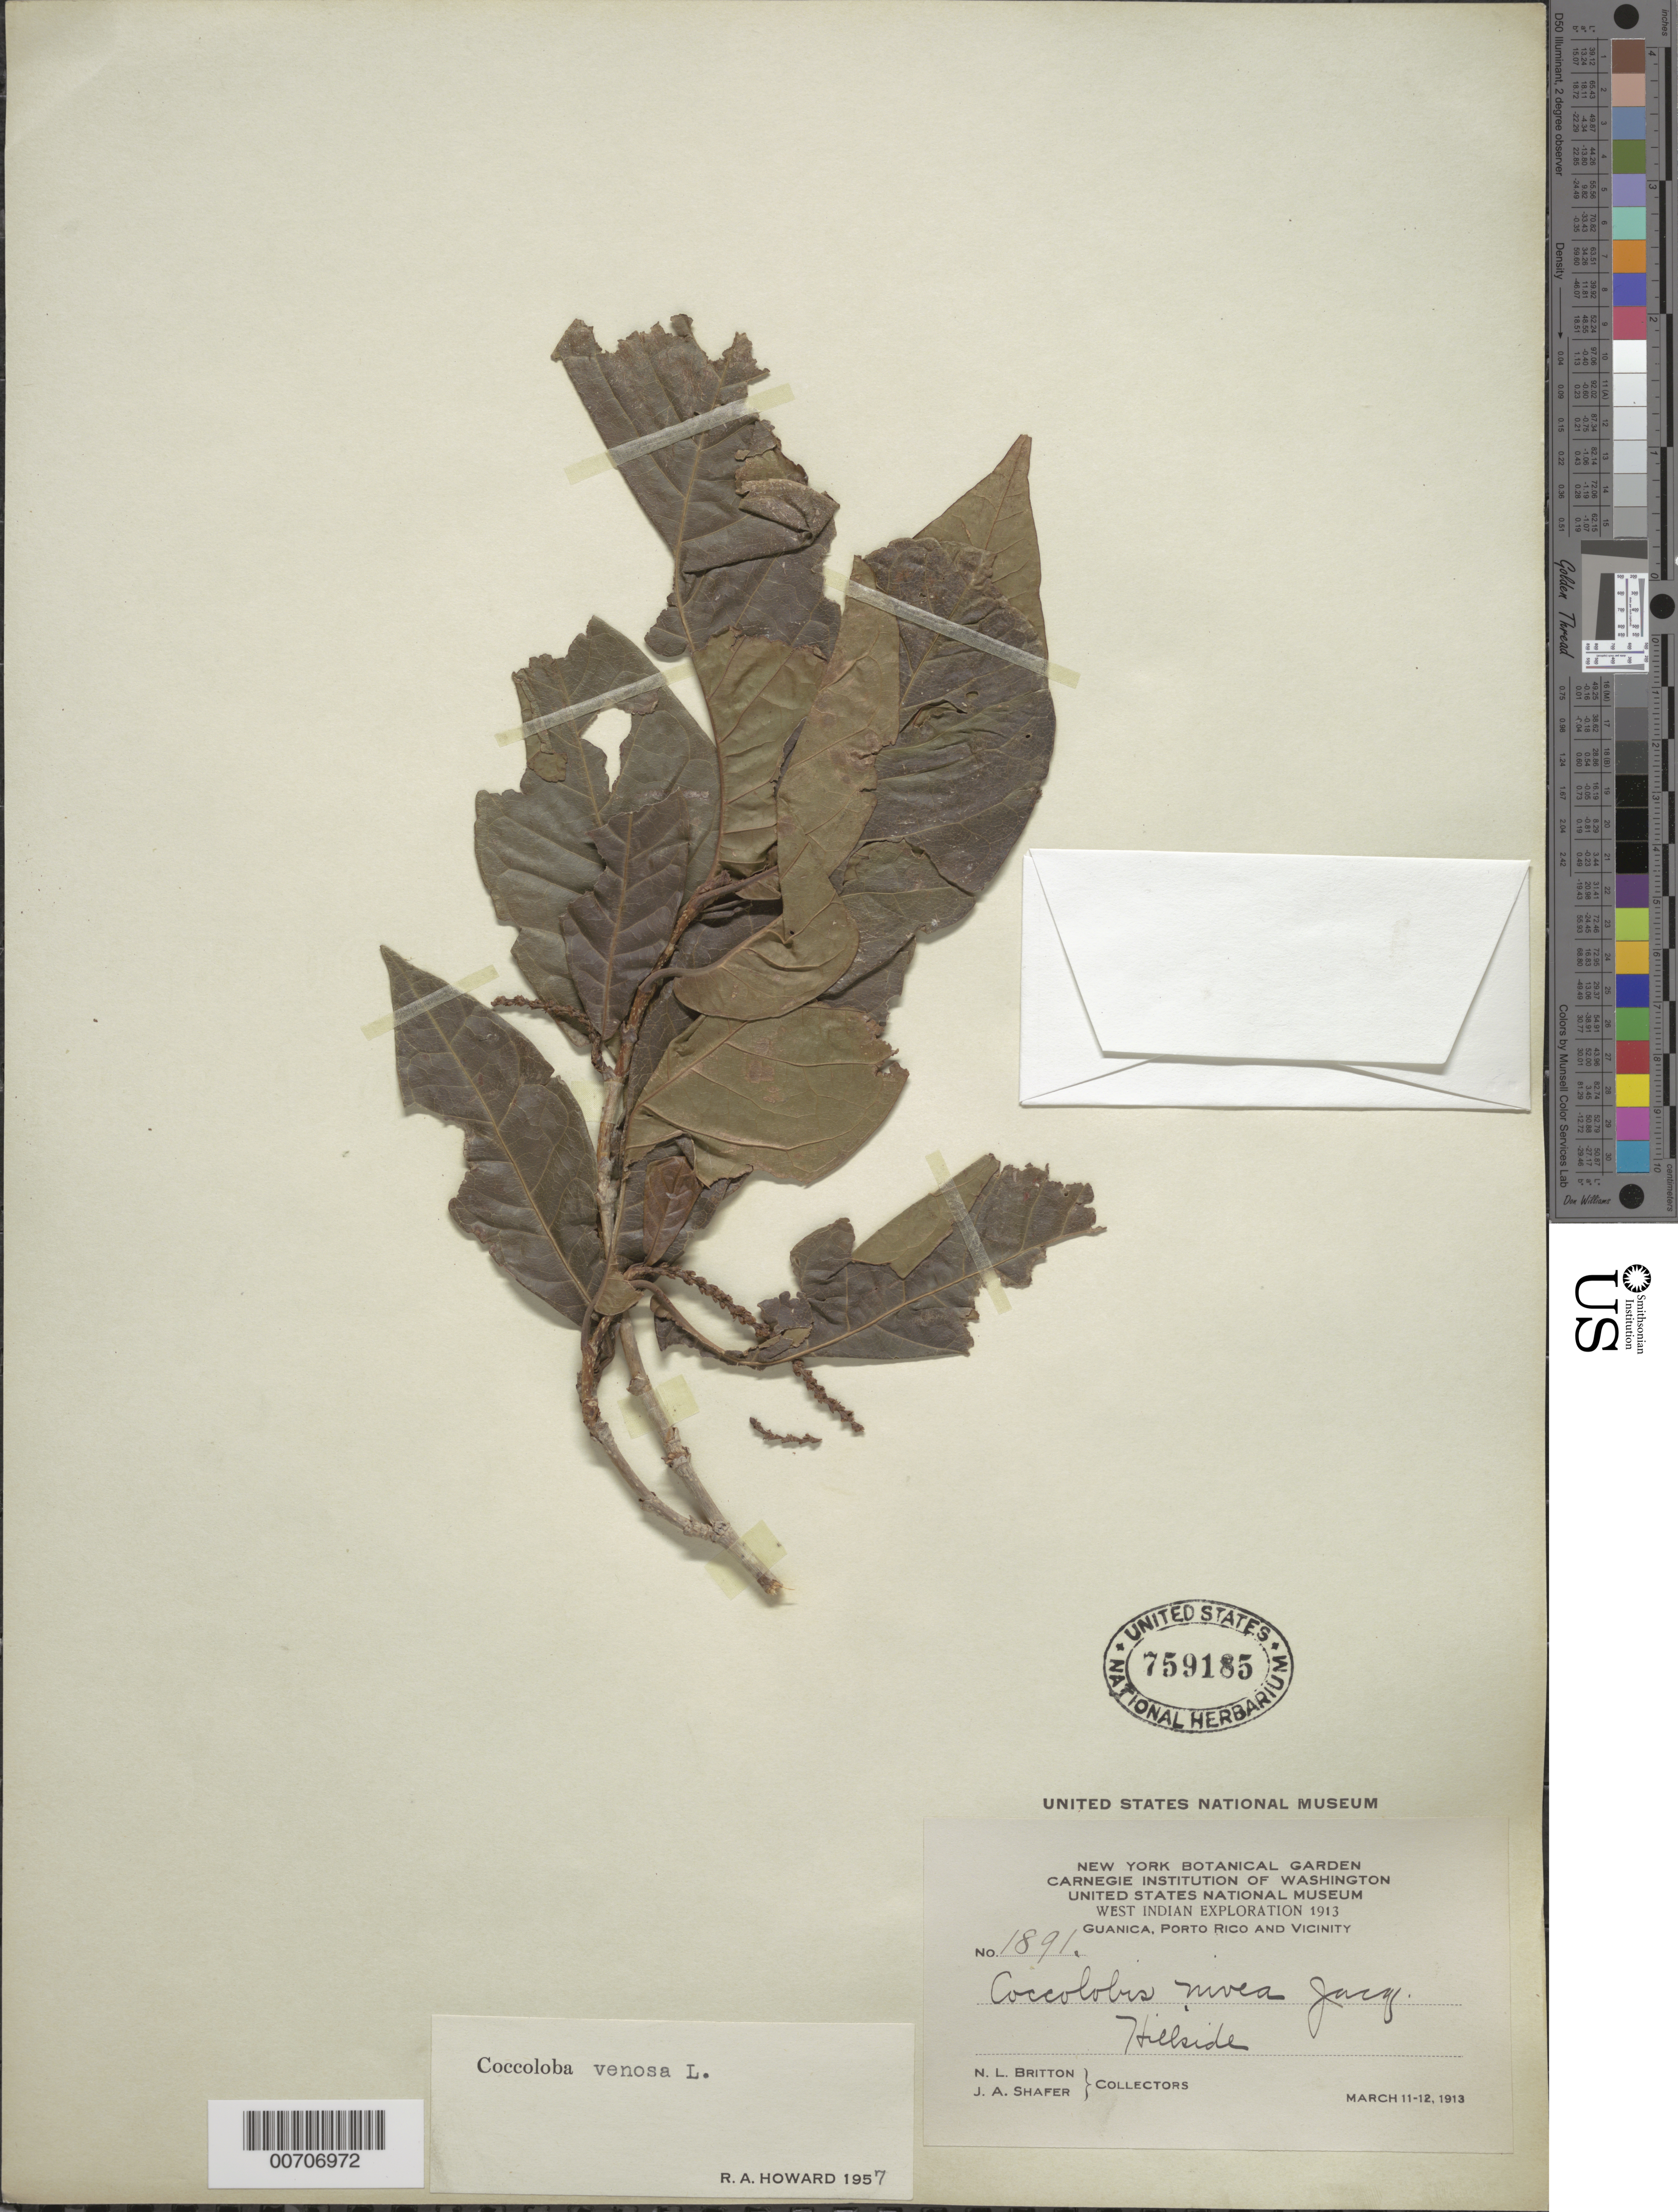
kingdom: Plantae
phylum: Tracheophyta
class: Magnoliopsida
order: Caryophyllales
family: Polygonaceae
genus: Coccoloba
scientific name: Coccoloba venosa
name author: L.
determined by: Howard, R. A.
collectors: N. Britton & J. A. Shafer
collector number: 1891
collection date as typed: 11 Mar 1913 and 12 Mar 1913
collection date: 1913-03-11,1913-03-12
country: Puerto Rico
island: Greater Antilles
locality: Guanica, vic of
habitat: Hillside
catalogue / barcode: US 759185